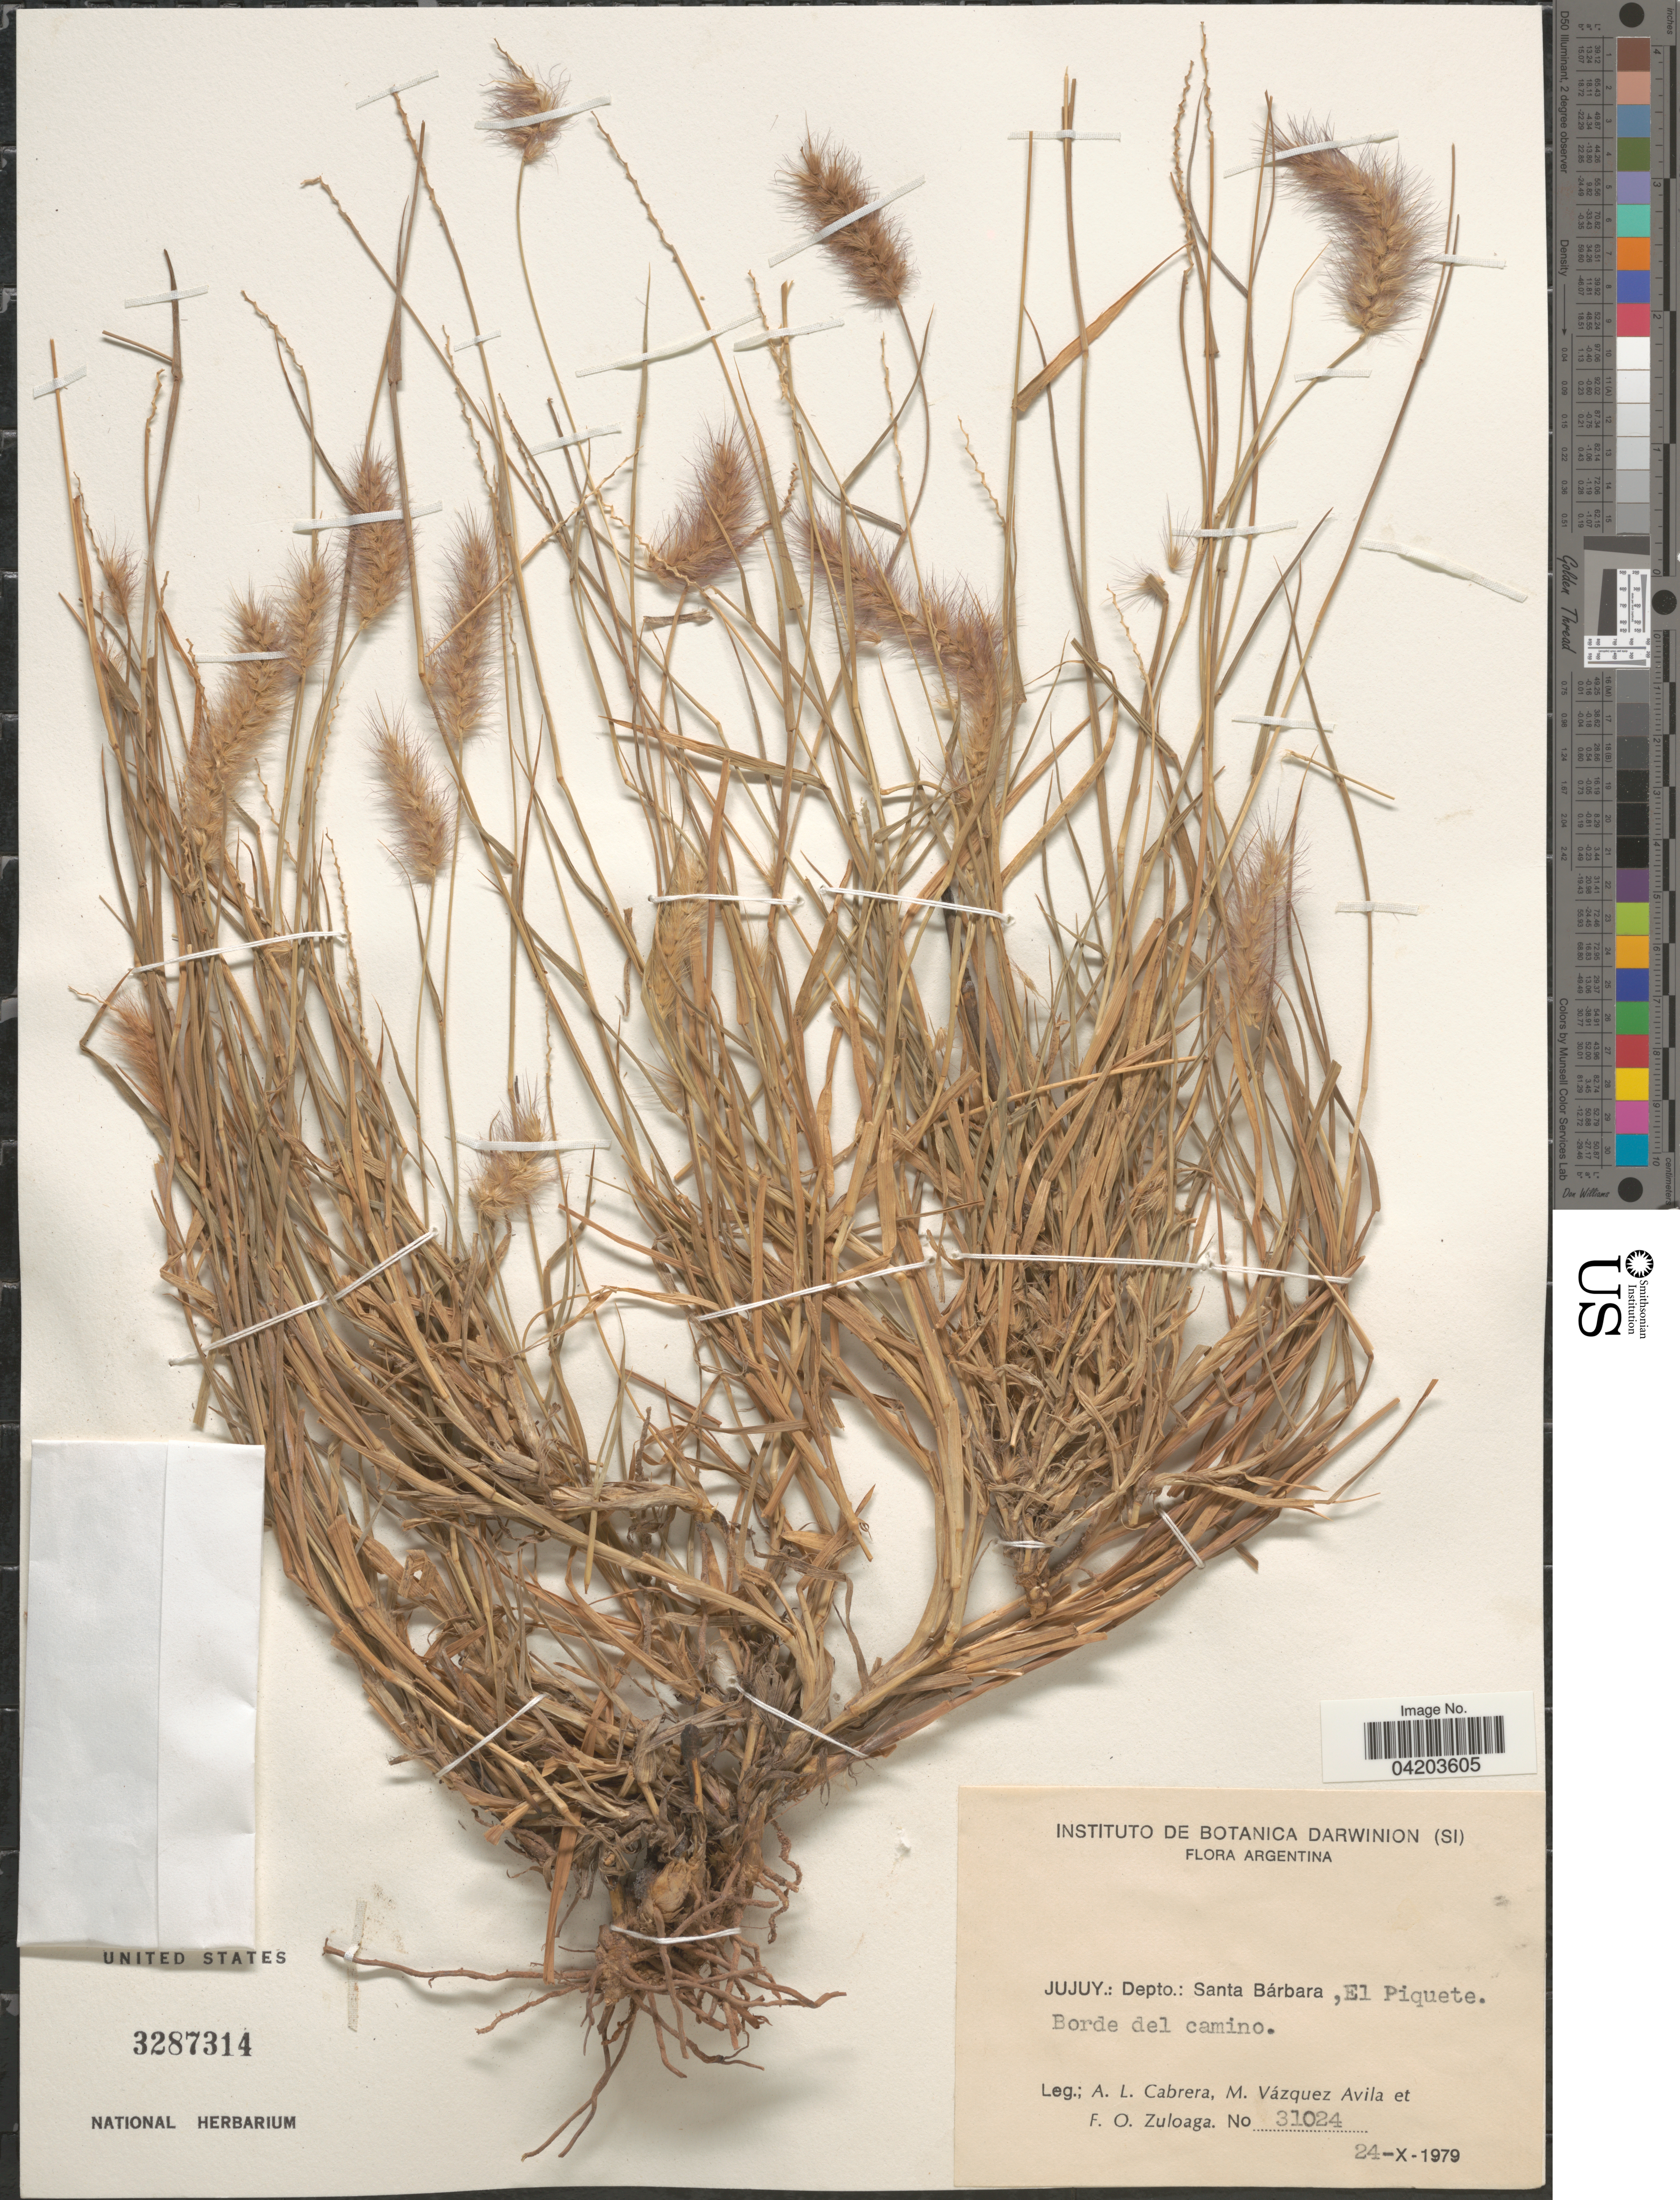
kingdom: Plantae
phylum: Tracheophyta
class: Liliopsida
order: Poales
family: Poaceae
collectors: A. L. Cabrera, M. D. Vázquez A. & F. O. Zuloaga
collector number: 31024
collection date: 1979-10-24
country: Argentina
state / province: Jujuy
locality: Depto. Santa Bárbara, El Piquete. Borde del camino.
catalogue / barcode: US 3287314